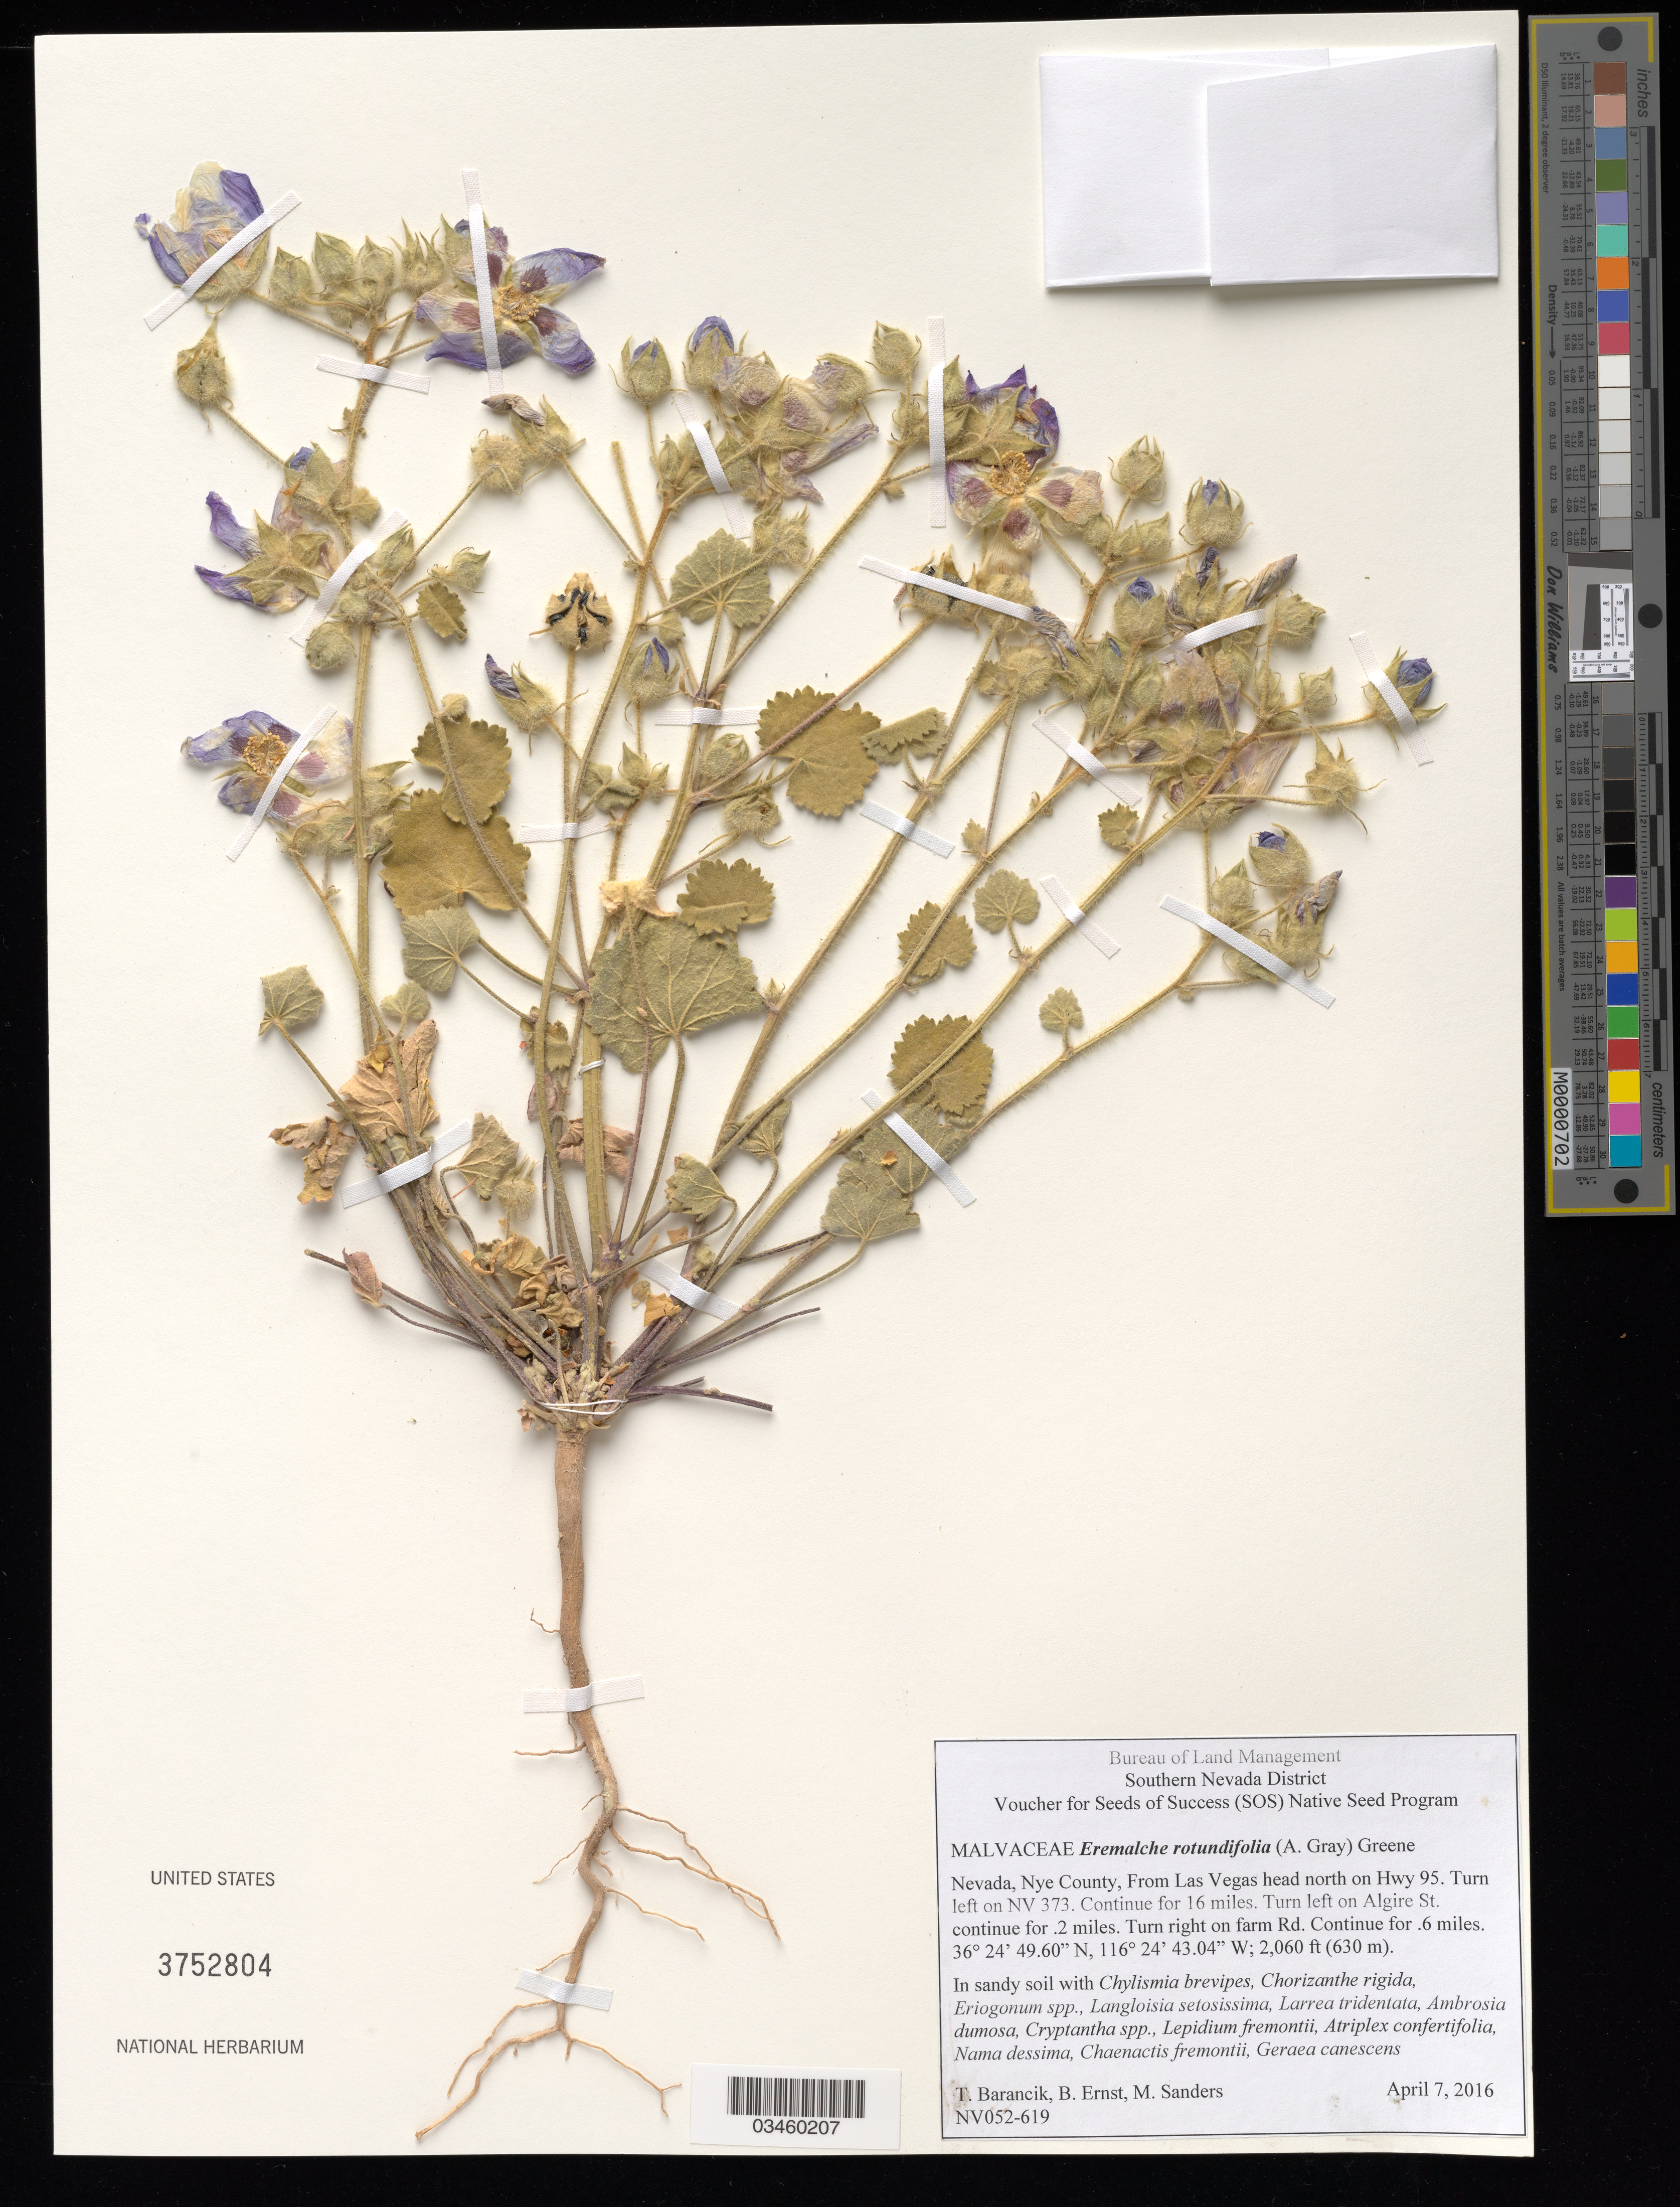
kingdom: Plantae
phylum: Tracheophyta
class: Magnoliopsida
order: Malvales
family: Malvaceae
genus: Eremalche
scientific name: Eremalche rotundifolia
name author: (A. Gray) Greene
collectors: T. Barancik, B. Ernst & M. Sanders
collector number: NV052-619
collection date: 2016-04-07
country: United States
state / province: Nevada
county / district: Nye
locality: Algire St.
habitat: In sandy soil. With Larrea tridentata, Ambrosia dumosa, Cryptantha sp.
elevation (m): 628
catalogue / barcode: US 3752804